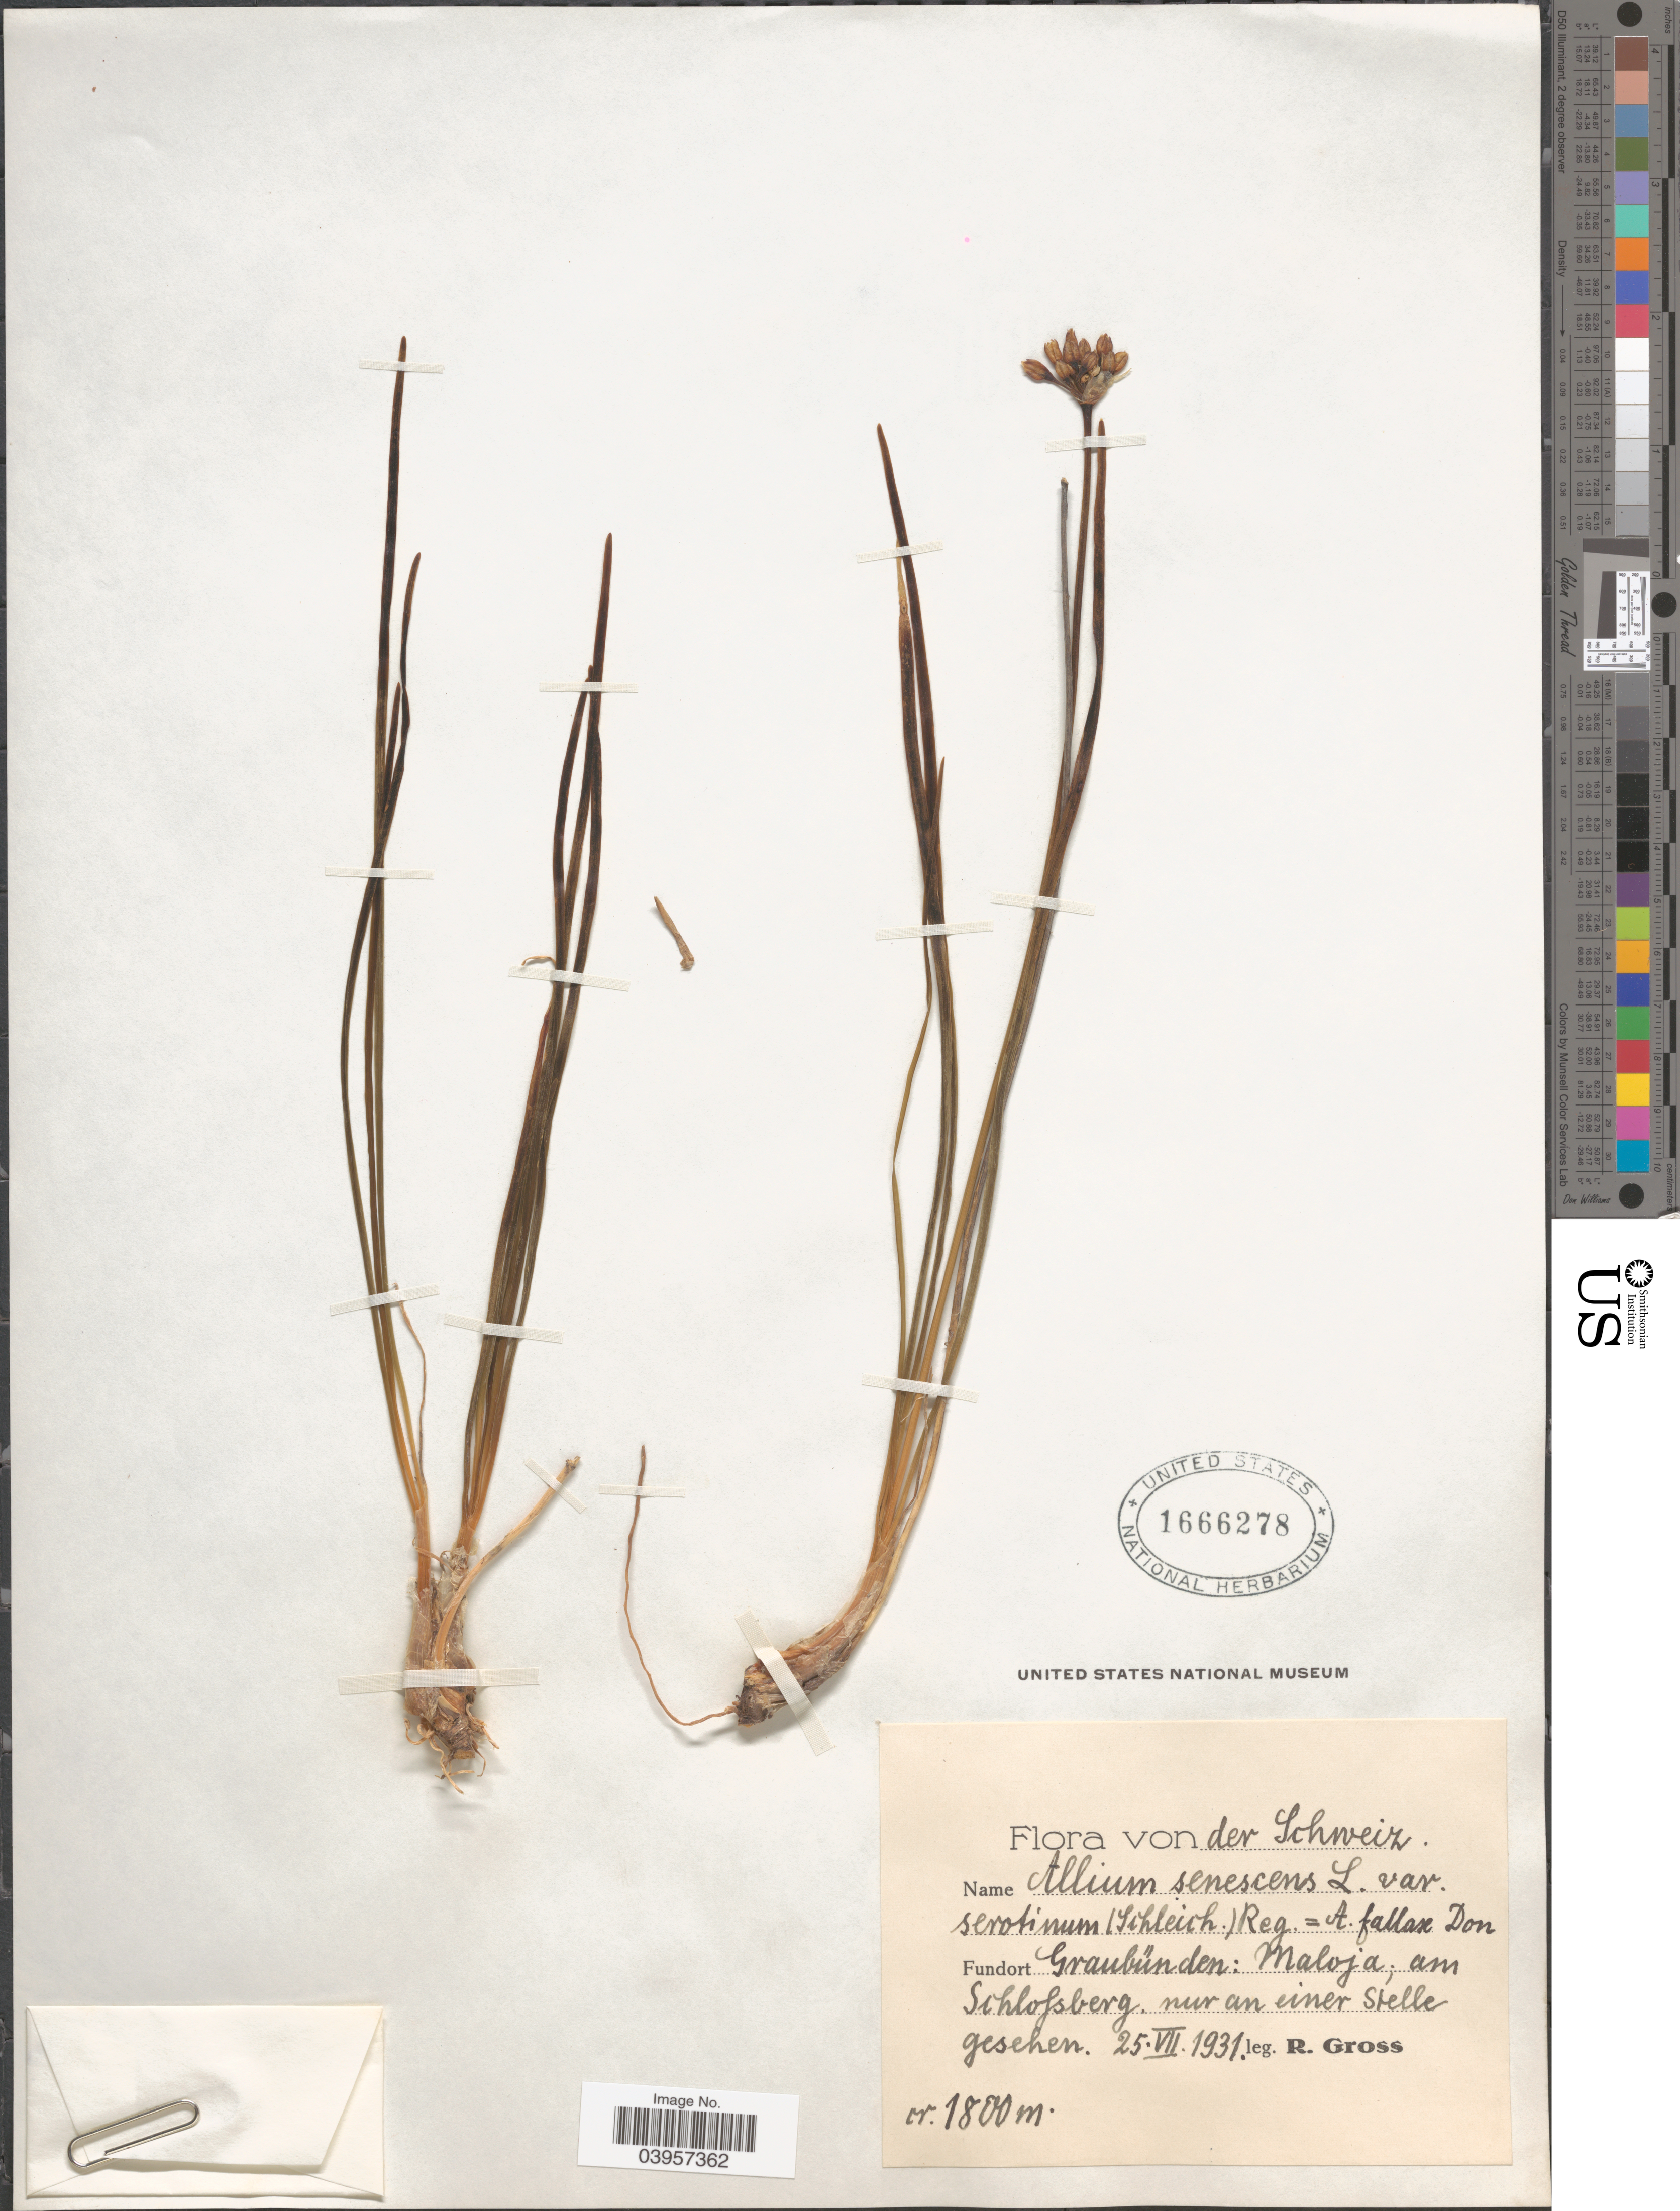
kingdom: Plantae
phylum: Tracheophyta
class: Liliopsida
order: Asparagales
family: Amaryllidaceae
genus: Allium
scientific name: Allium senescens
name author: L.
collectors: R. Gross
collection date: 1931-07-25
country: Switzerland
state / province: Schwyz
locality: Schweiz. Fundort Graubünden: Maloja; am Schlofsberg. nur an einer Stelle gesehen.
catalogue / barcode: US 1666278